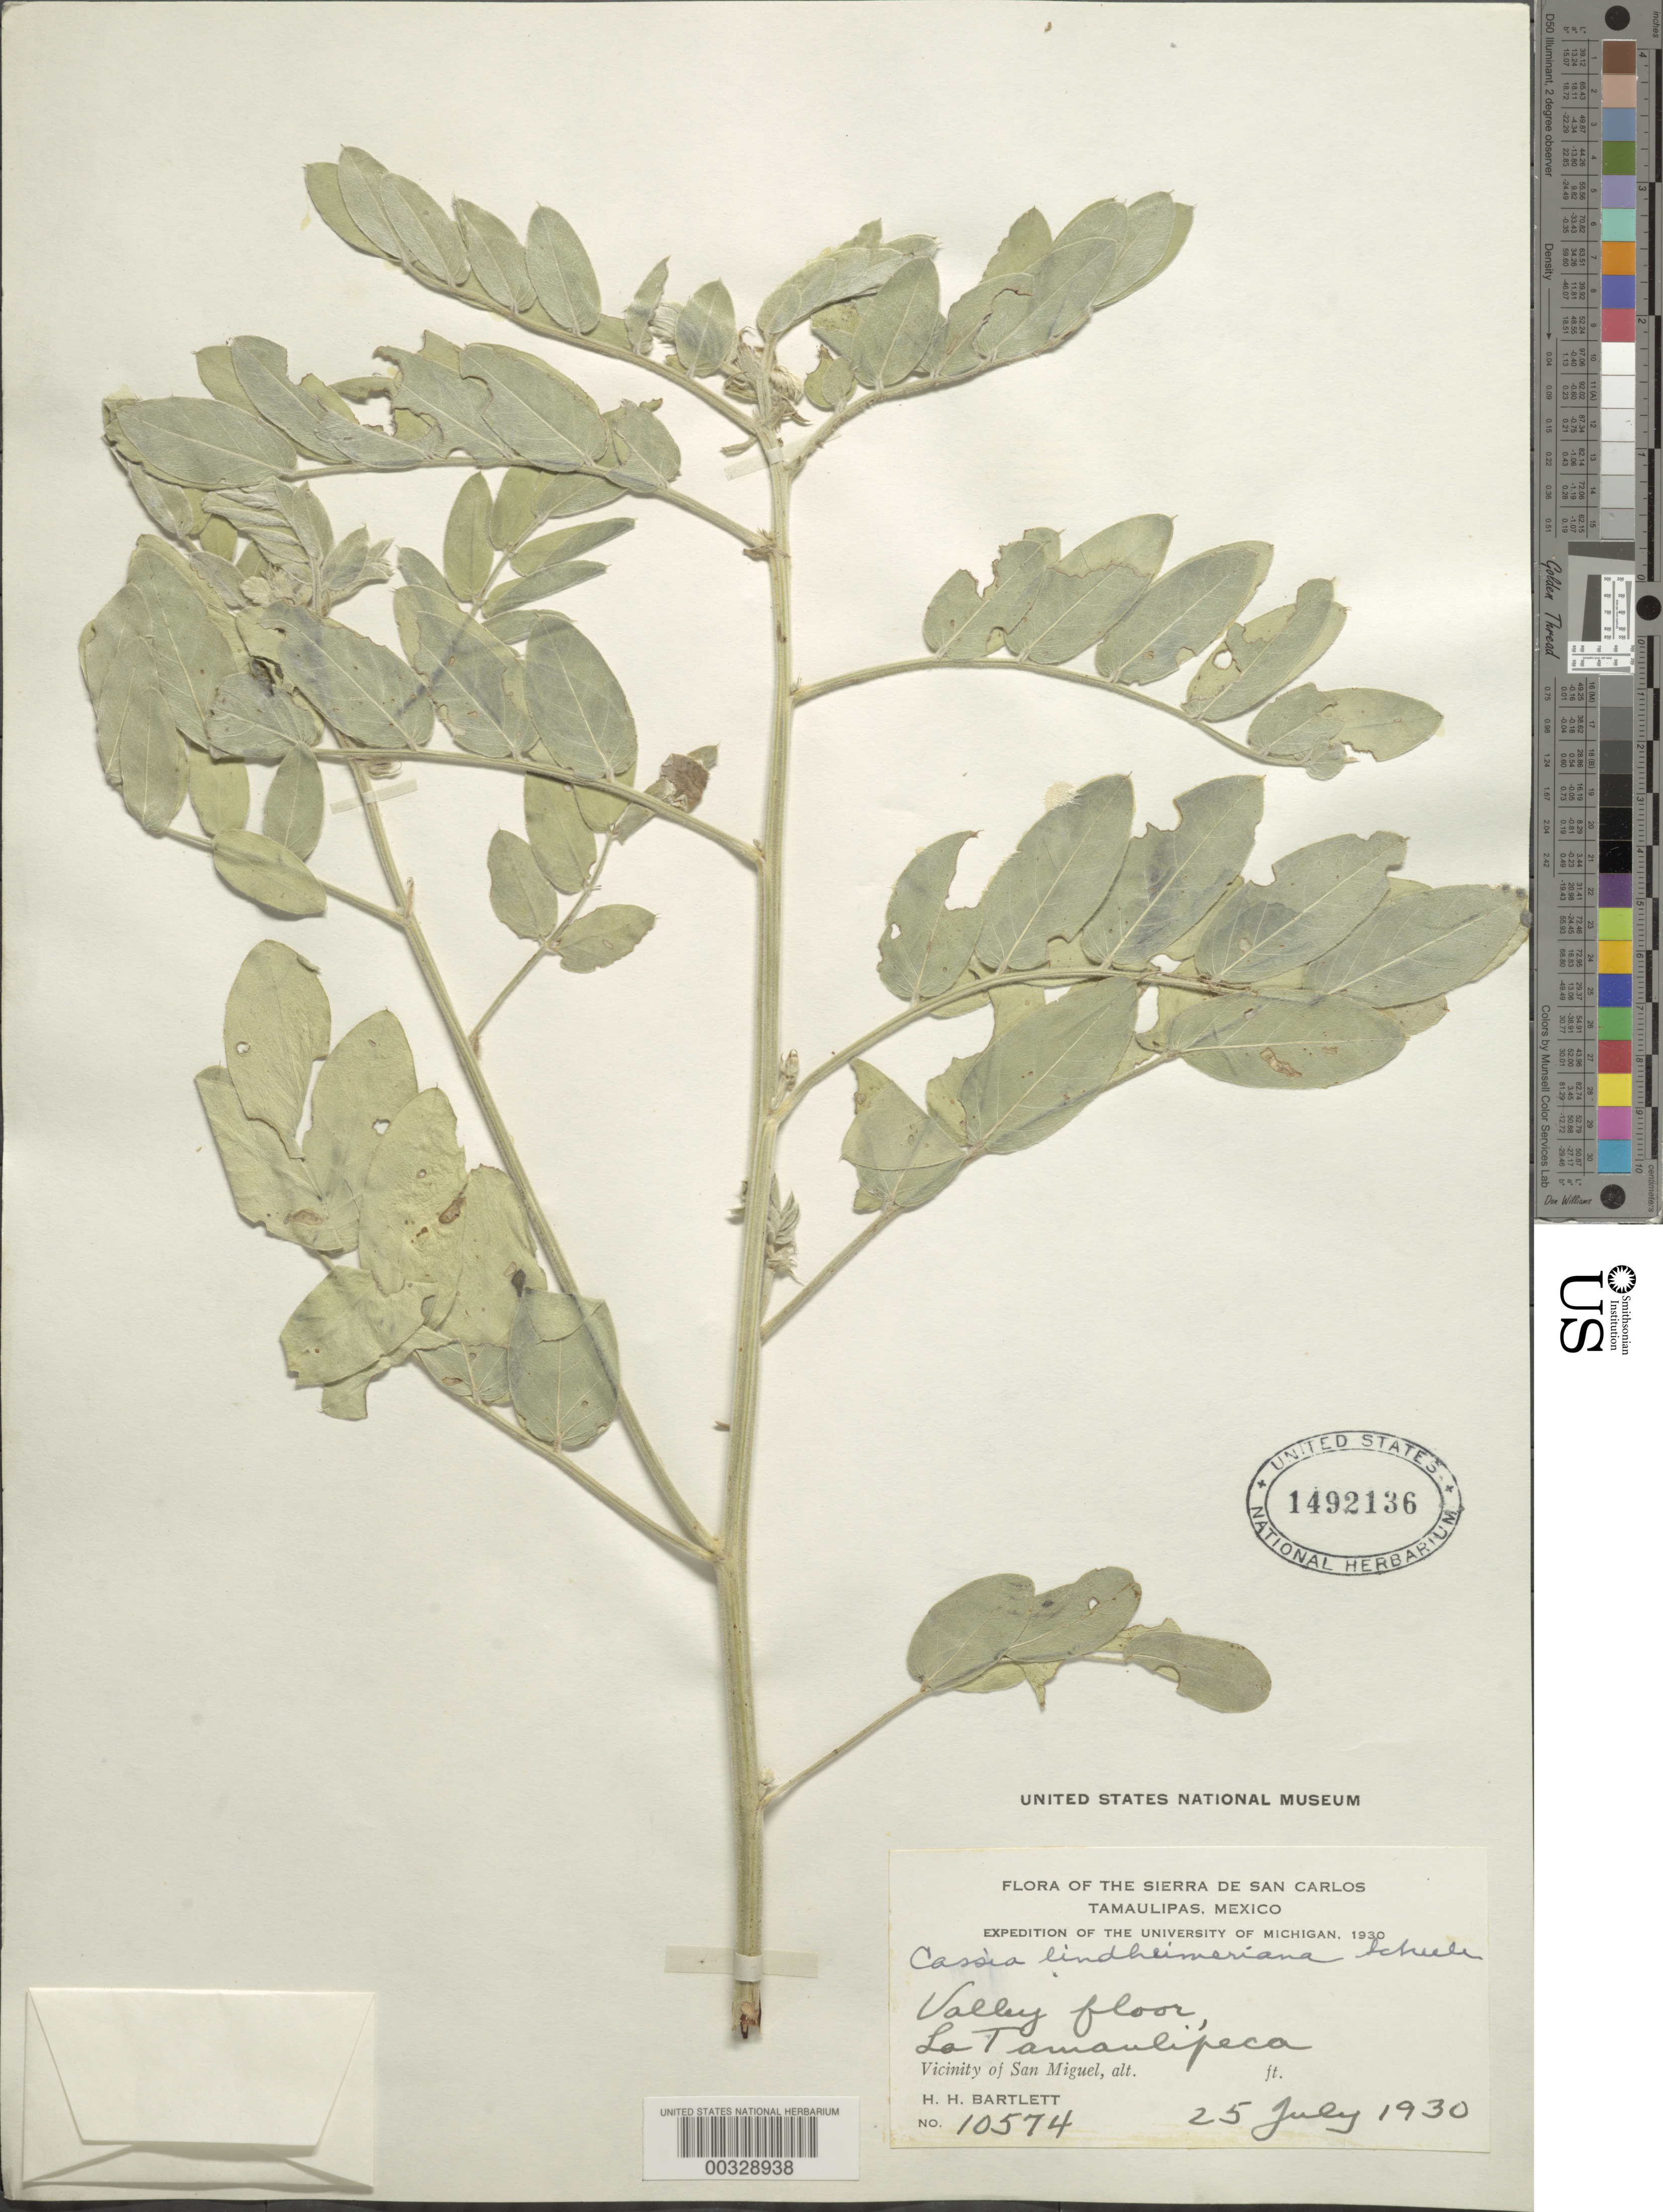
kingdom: Plantae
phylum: Tracheophyta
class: Magnoliopsida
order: Fabales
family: Fabaceae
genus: Senna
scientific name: Senna lindheimeriana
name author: (Scheele) H.S. Irwin & Barneby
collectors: H. H. Bartlett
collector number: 10574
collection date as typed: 25 Jul 1930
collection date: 1930-07-25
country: Mexico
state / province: Tamaulipas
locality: La tamanlipeca; vicinity of San Miguel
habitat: Valley floor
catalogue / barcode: US 1492136